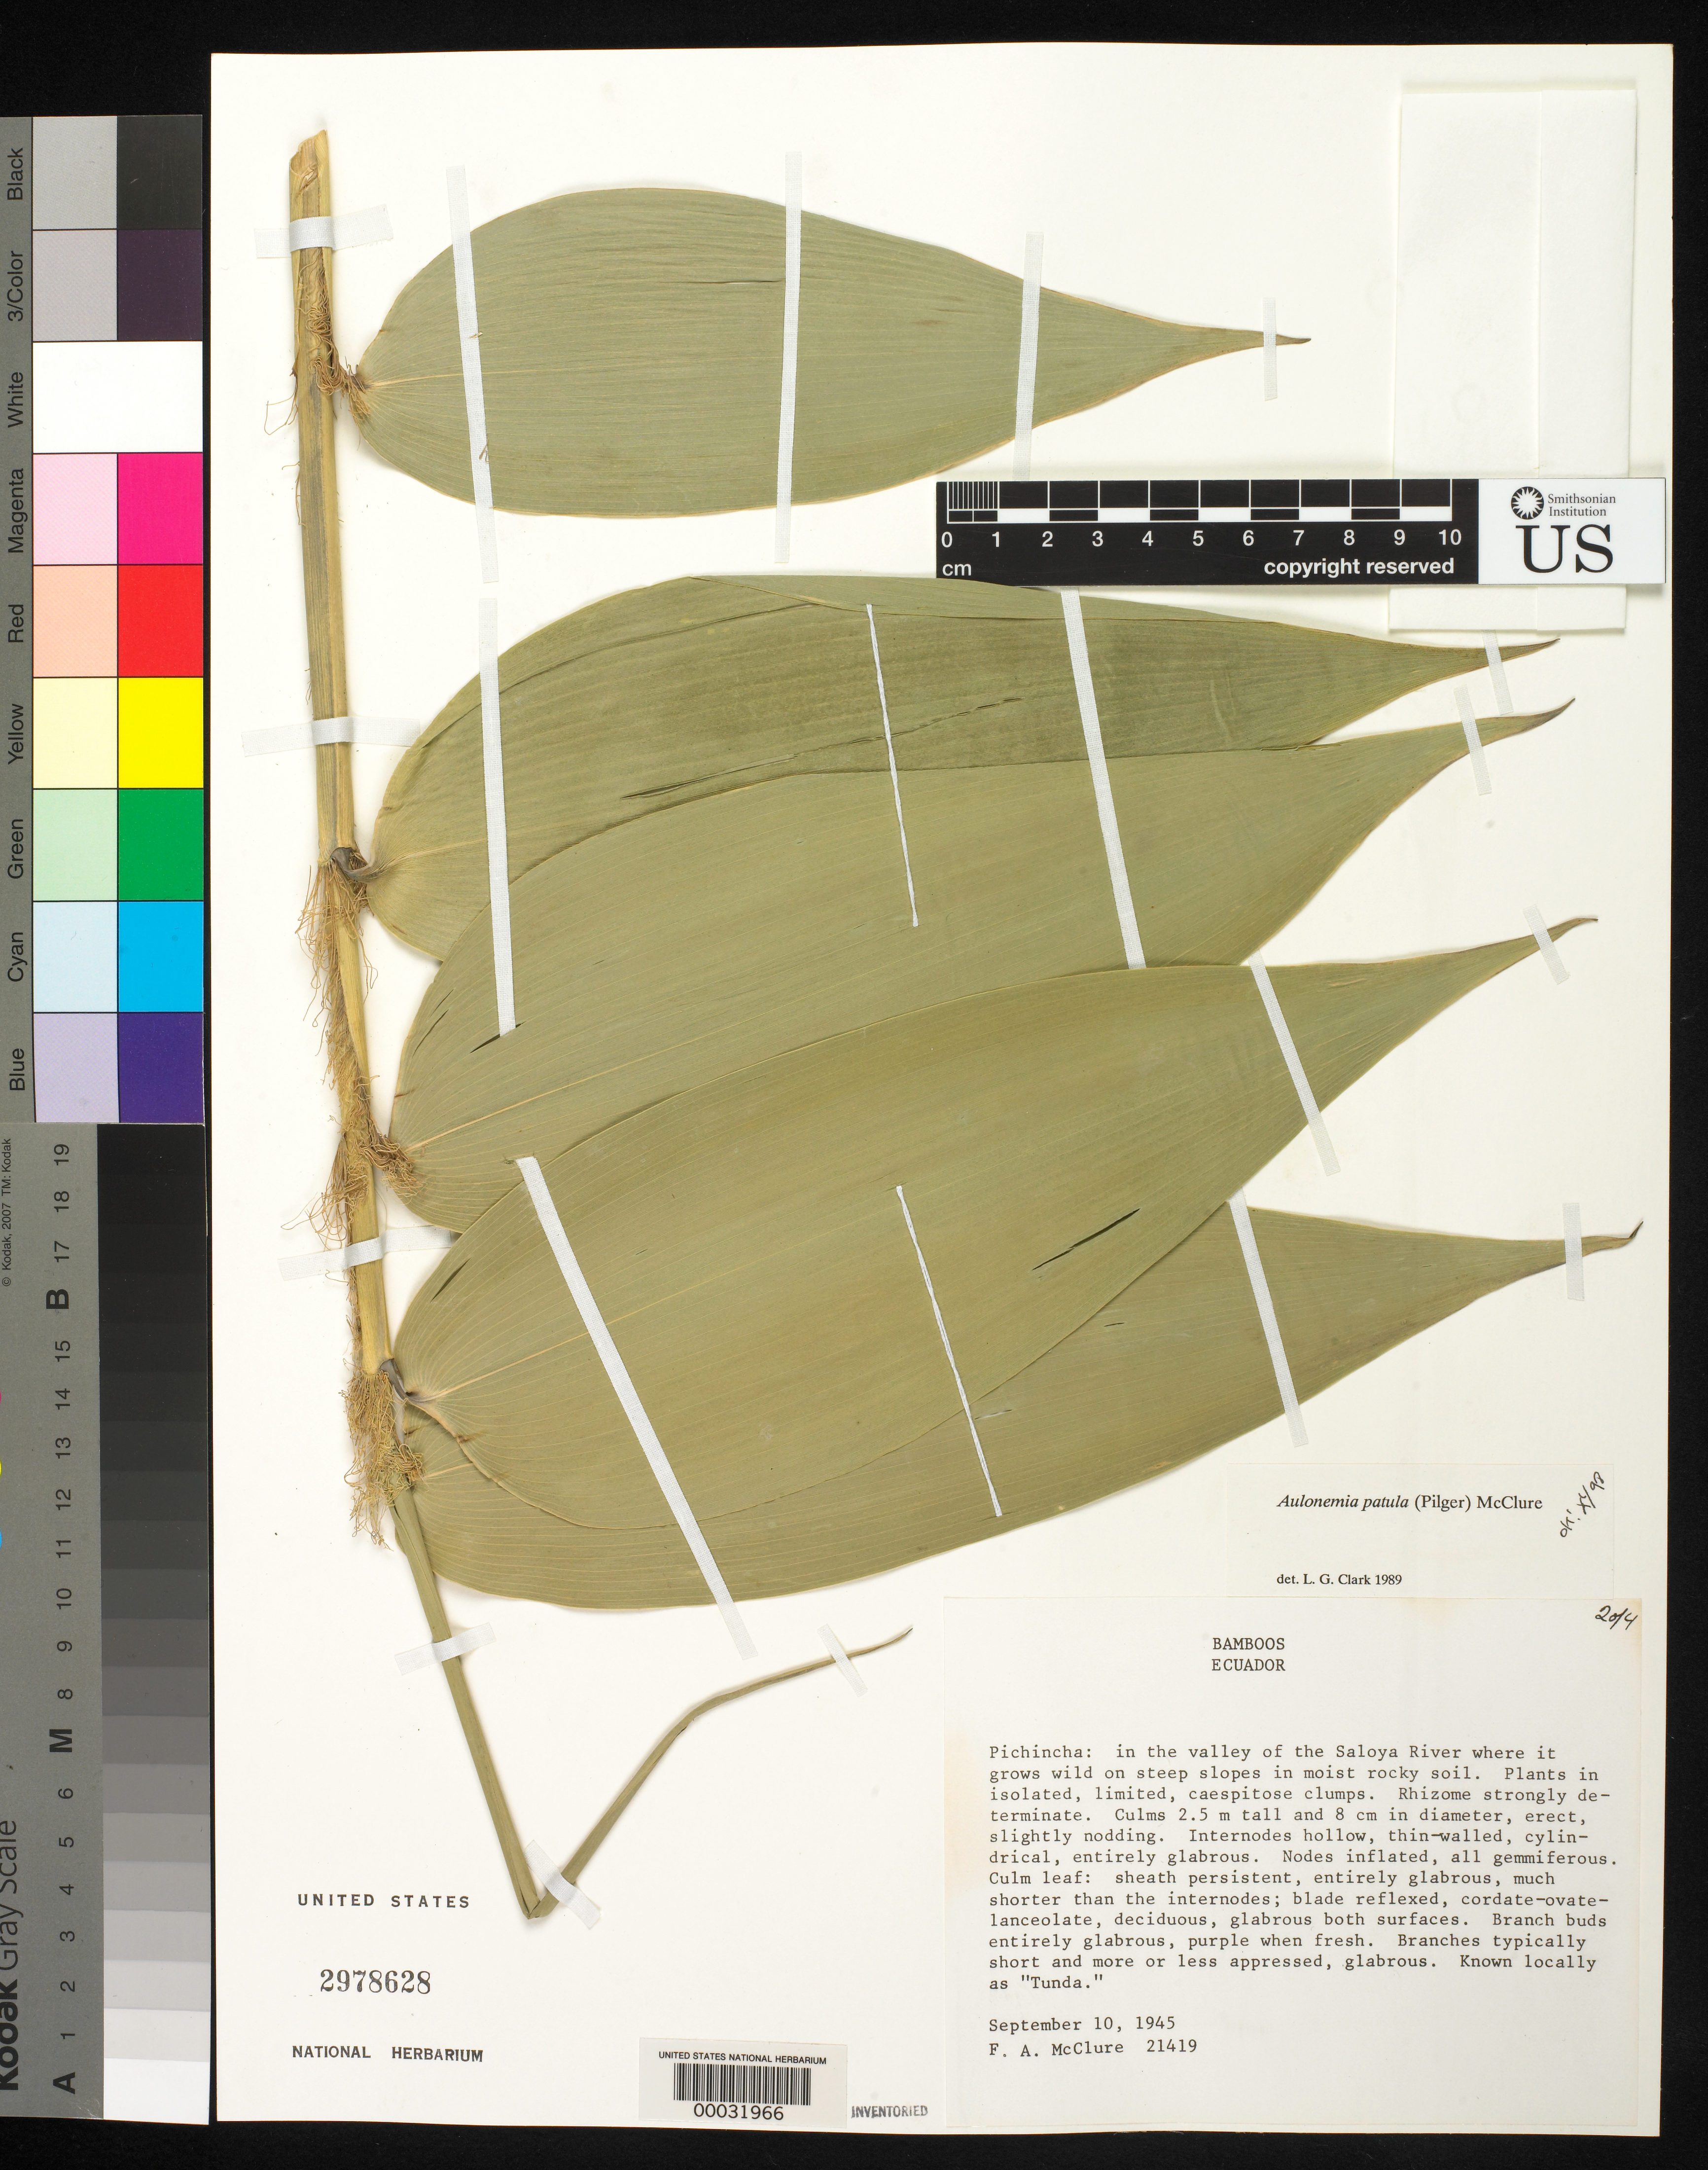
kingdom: Plantae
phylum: Tracheophyta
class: Liliopsida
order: Poales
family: Poaceae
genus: Aulonemia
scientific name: Aulonemia patula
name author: (Pilg.) McClure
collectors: F. A. McClure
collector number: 21419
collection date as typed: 10 Sep 1945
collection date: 1945-09-10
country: Ecuador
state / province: Pichincha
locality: Valley of Saloya River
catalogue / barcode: US 2978628